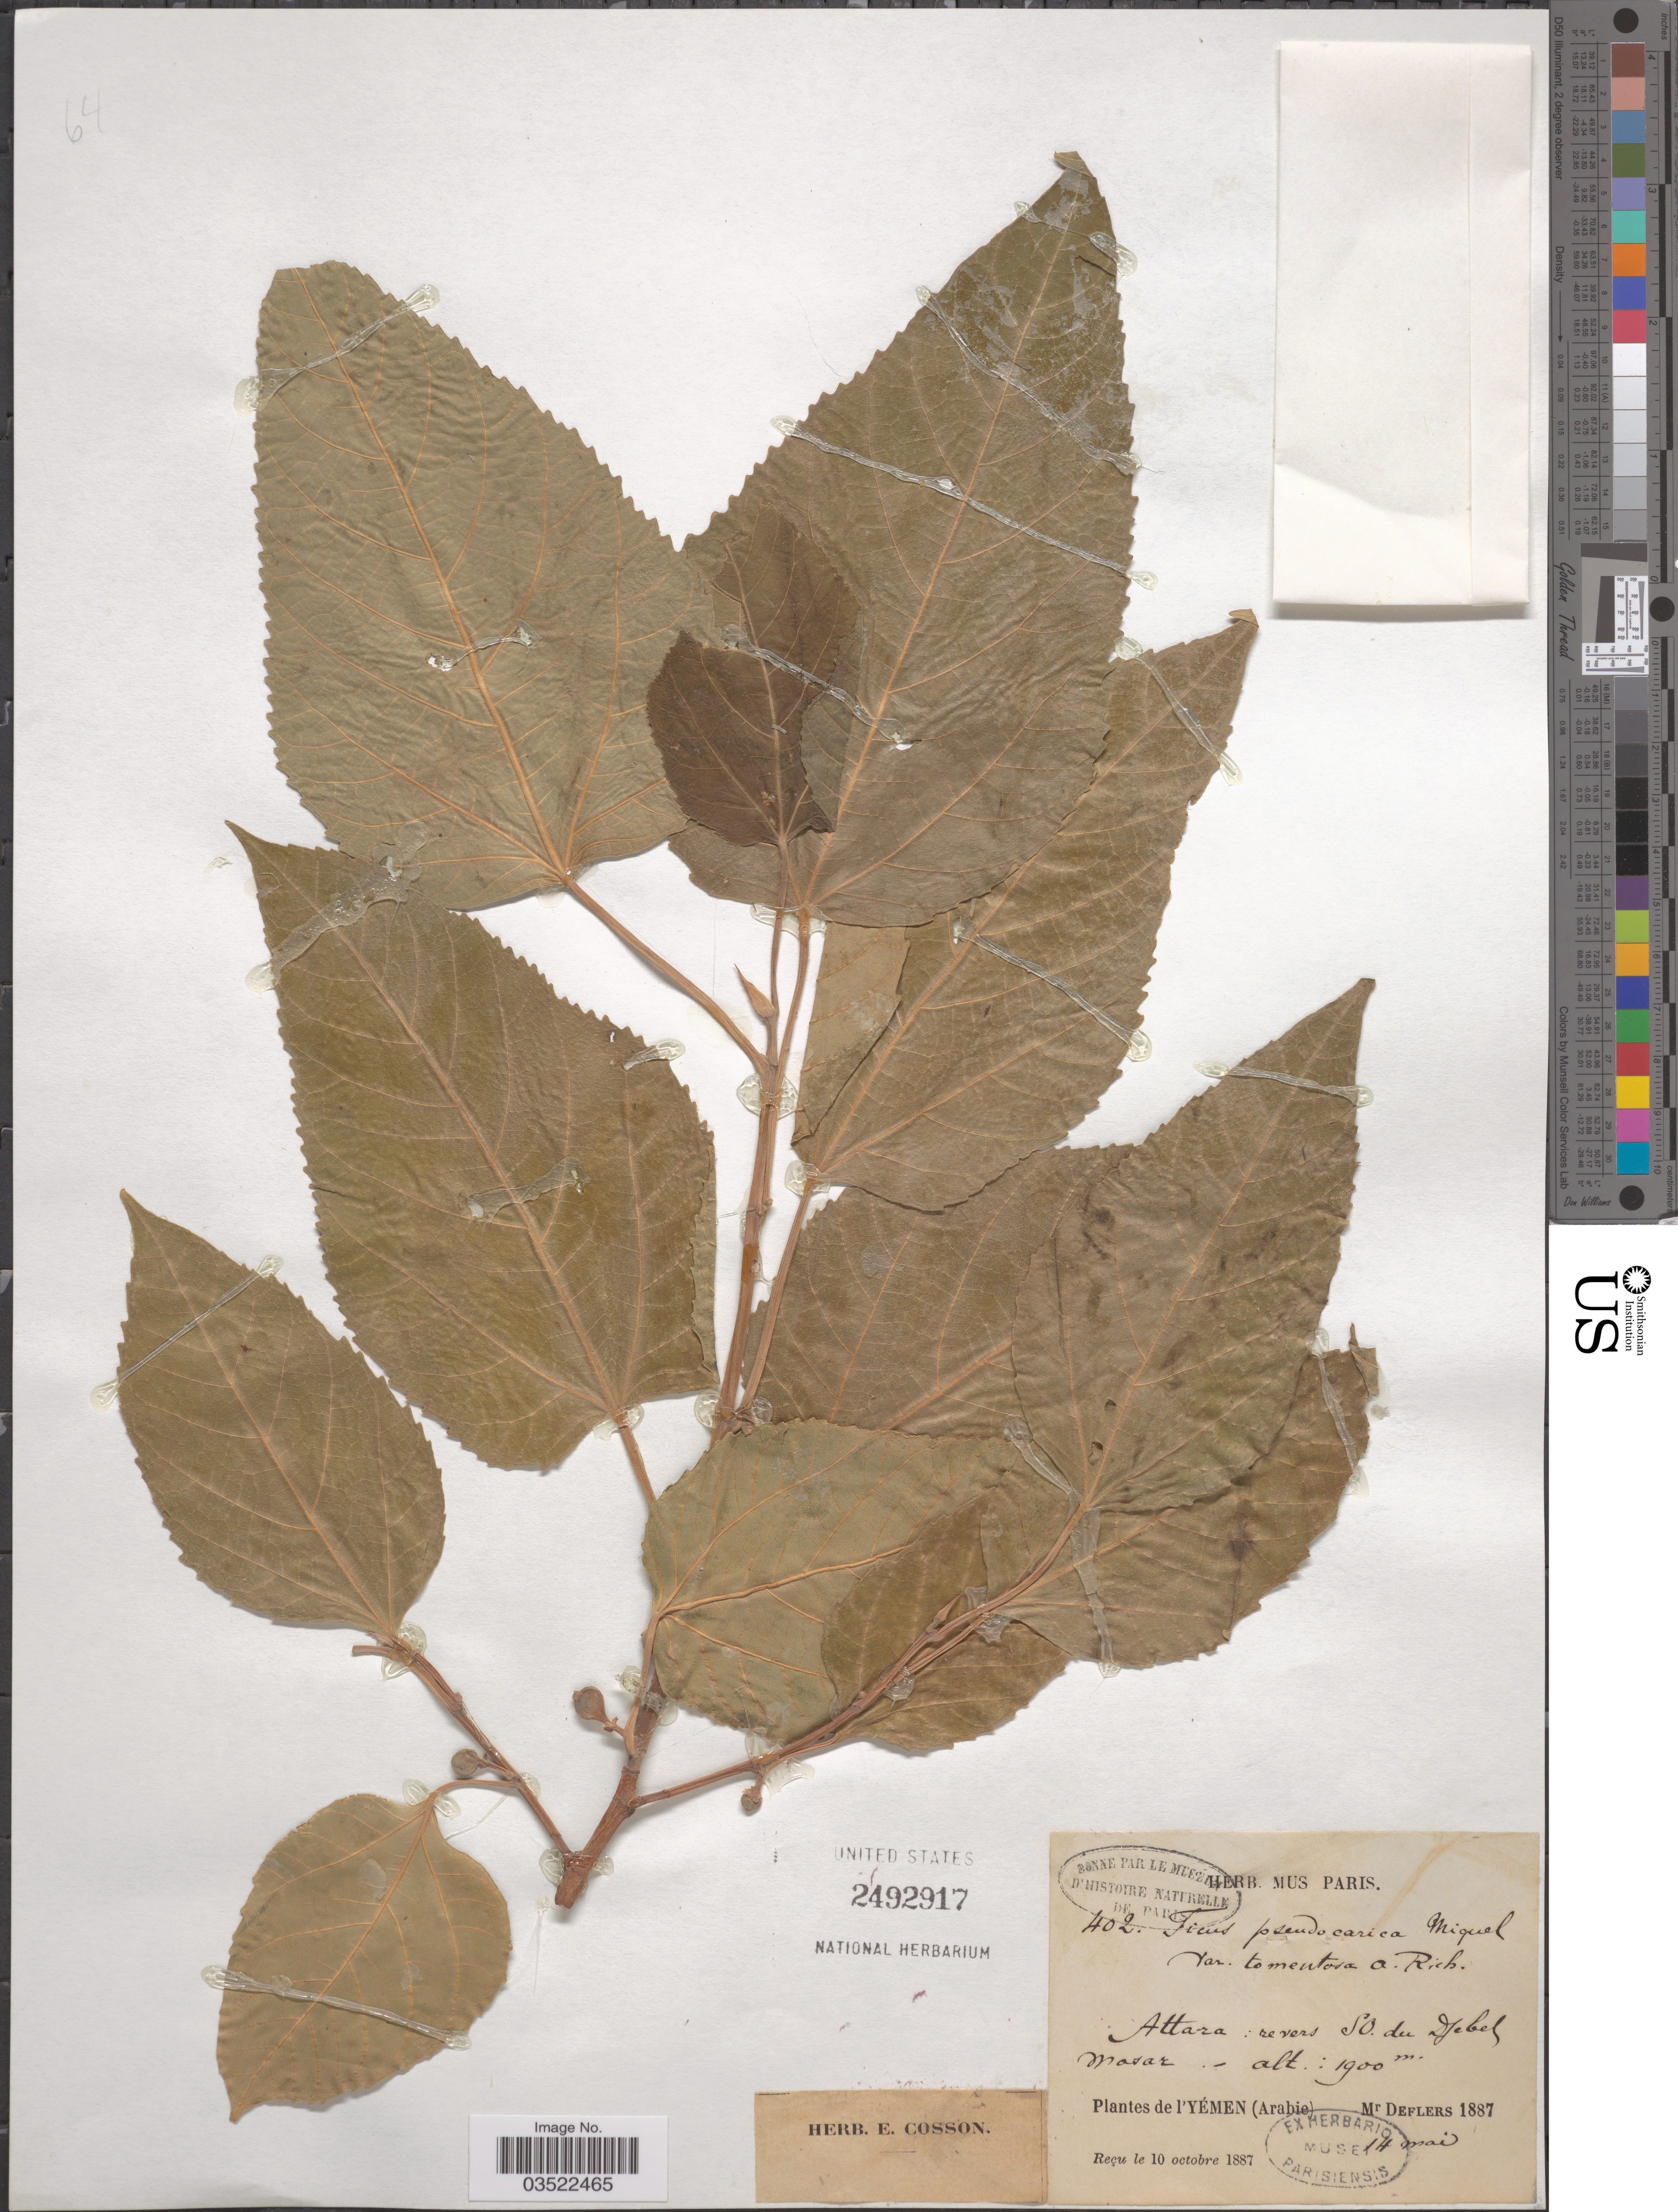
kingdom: Plantae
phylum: Tracheophyta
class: Magnoliopsida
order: Rosales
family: Moraceae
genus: Ficus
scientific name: Ficus pseudocarica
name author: Miq.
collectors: Mr. Deflers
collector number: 402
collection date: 1887-05-14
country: Yemen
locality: Attara: revers SO. du Djebel Masar. Arabie.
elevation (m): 1900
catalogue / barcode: US 2492917